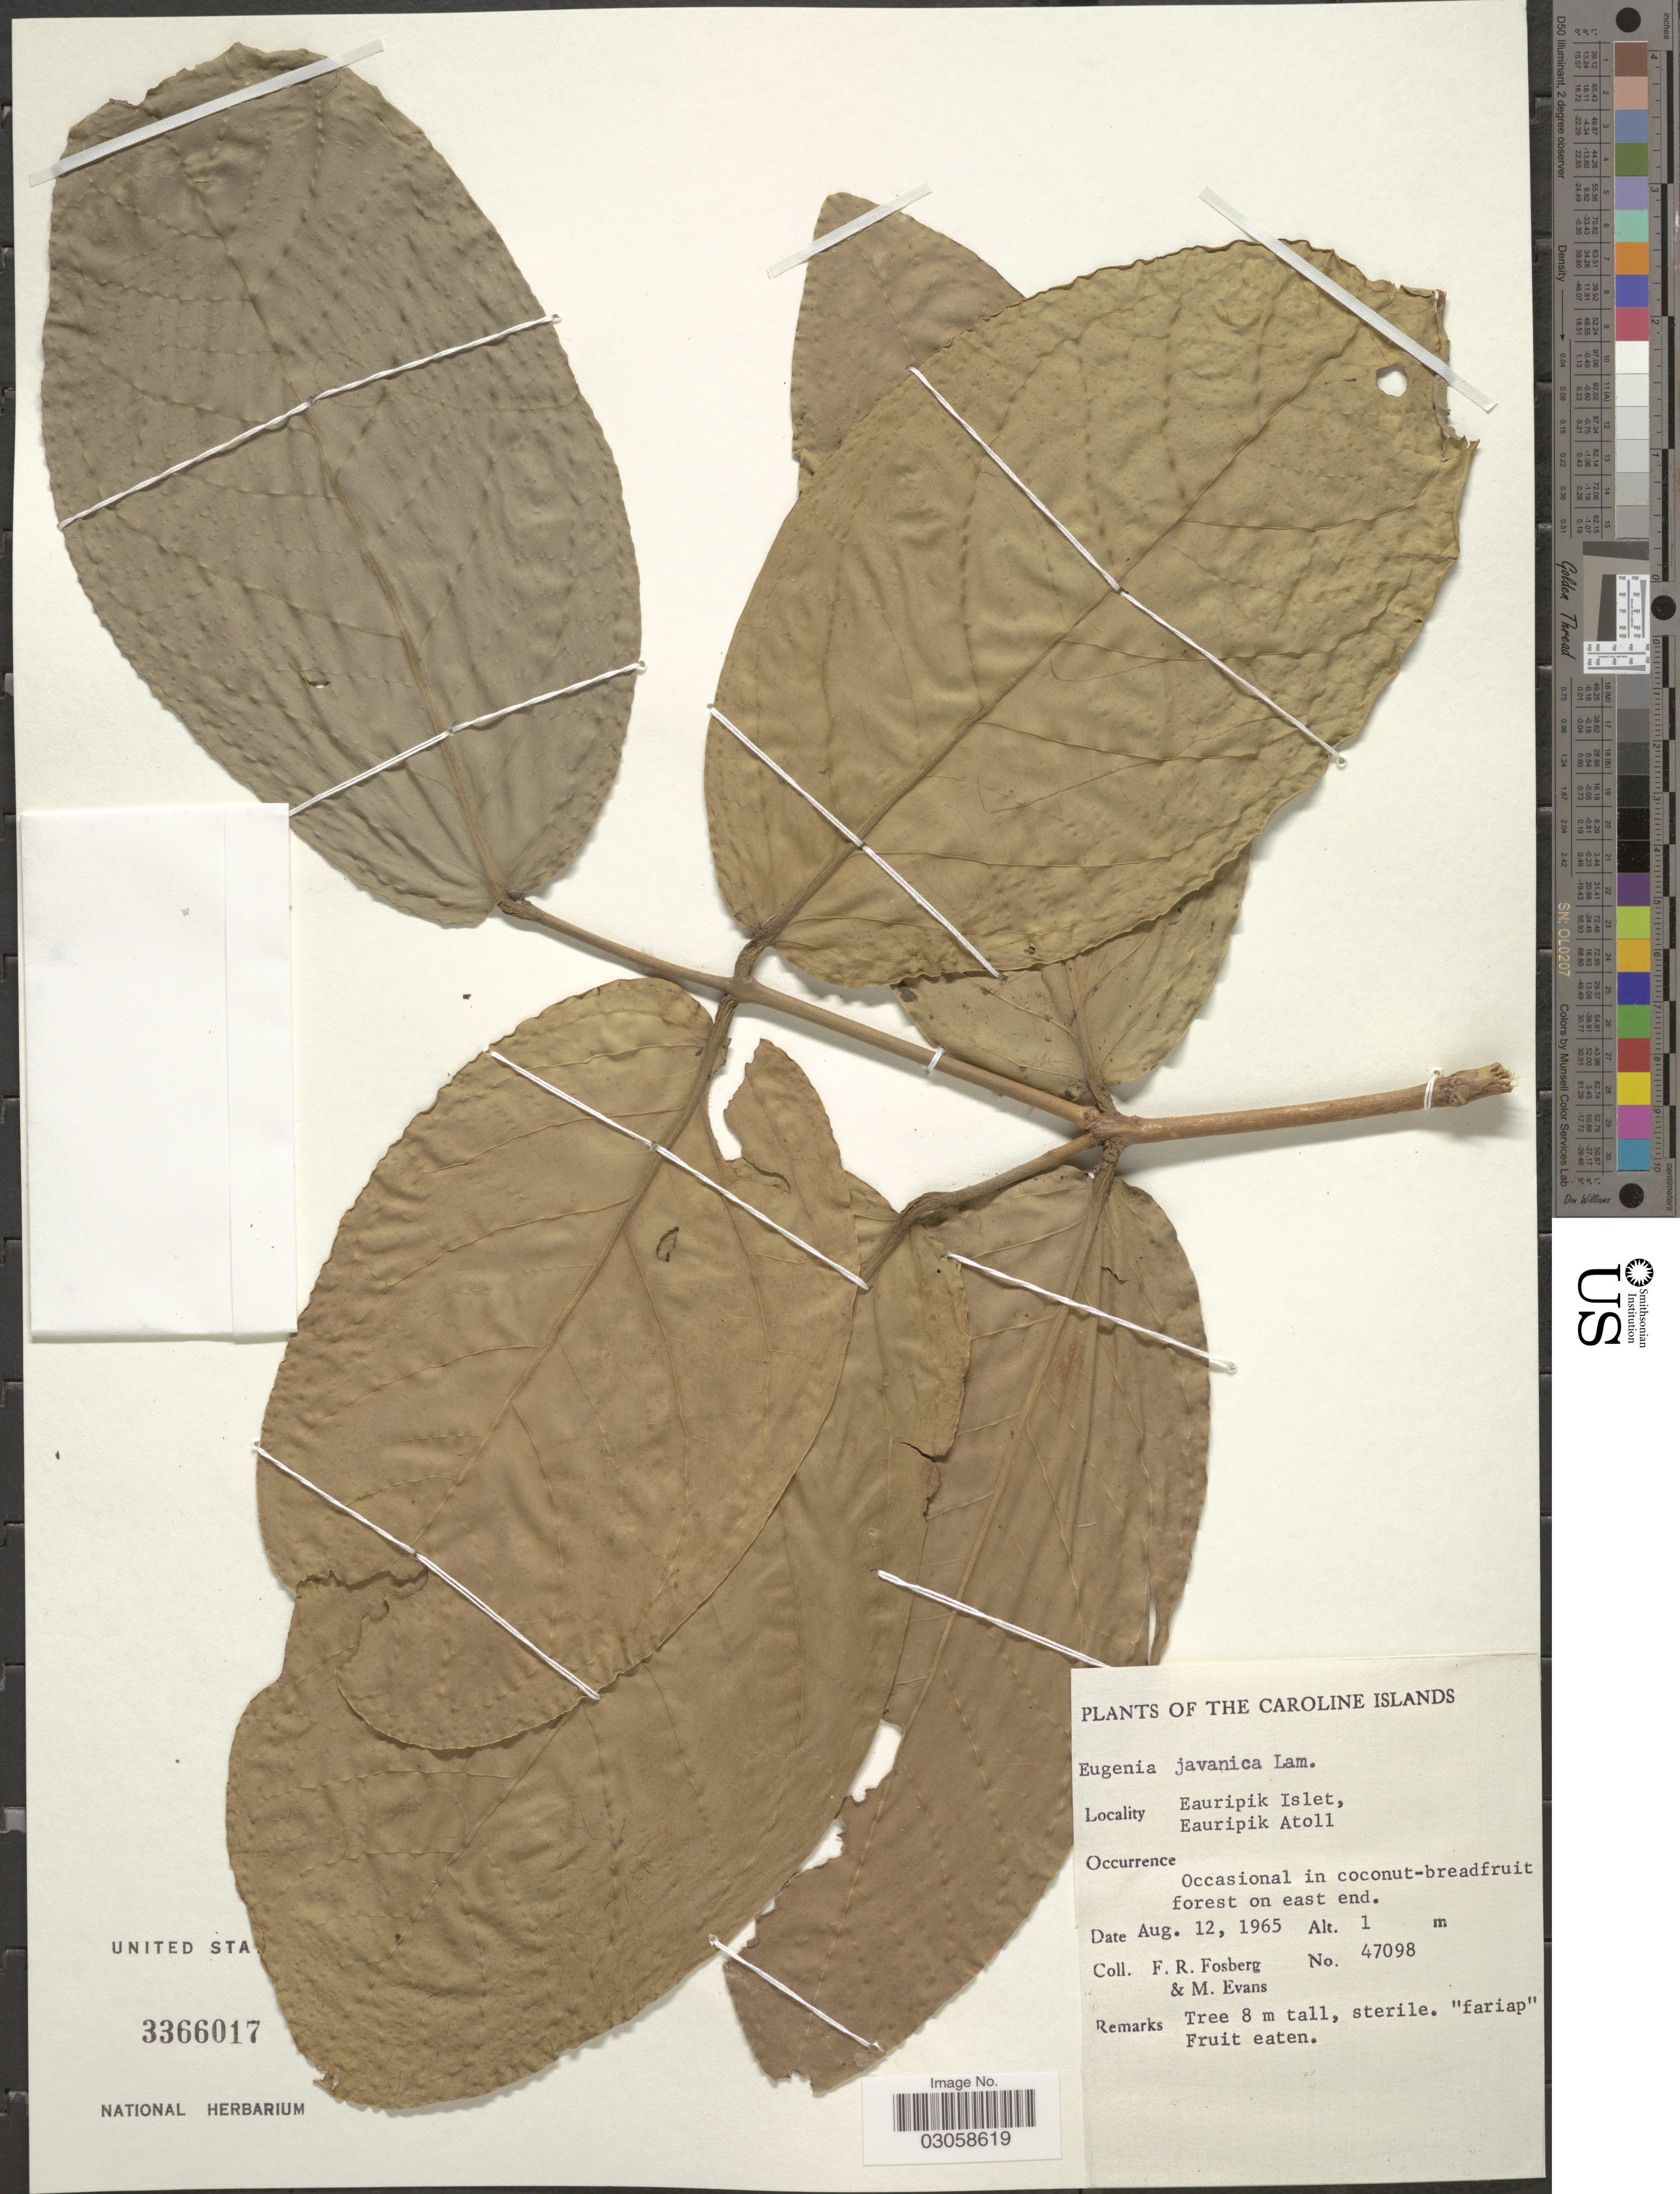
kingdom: Plantae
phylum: Tracheophyta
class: Magnoliopsida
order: Myrtales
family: Myrtaceae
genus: Syzygium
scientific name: Syzygium samarangense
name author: (Blume) Merr. & L.M. Perry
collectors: F. R. Fosberg & M. Evans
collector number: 47098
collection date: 1965-08-12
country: Micronesia, Federated States of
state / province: Yap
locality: Caroline Islands. Eauripik Islet. Eauripik Atoll.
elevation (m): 1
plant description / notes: Cited by Byng et al., Phytotaxa 427(2): 124. 2019.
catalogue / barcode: US 3366017